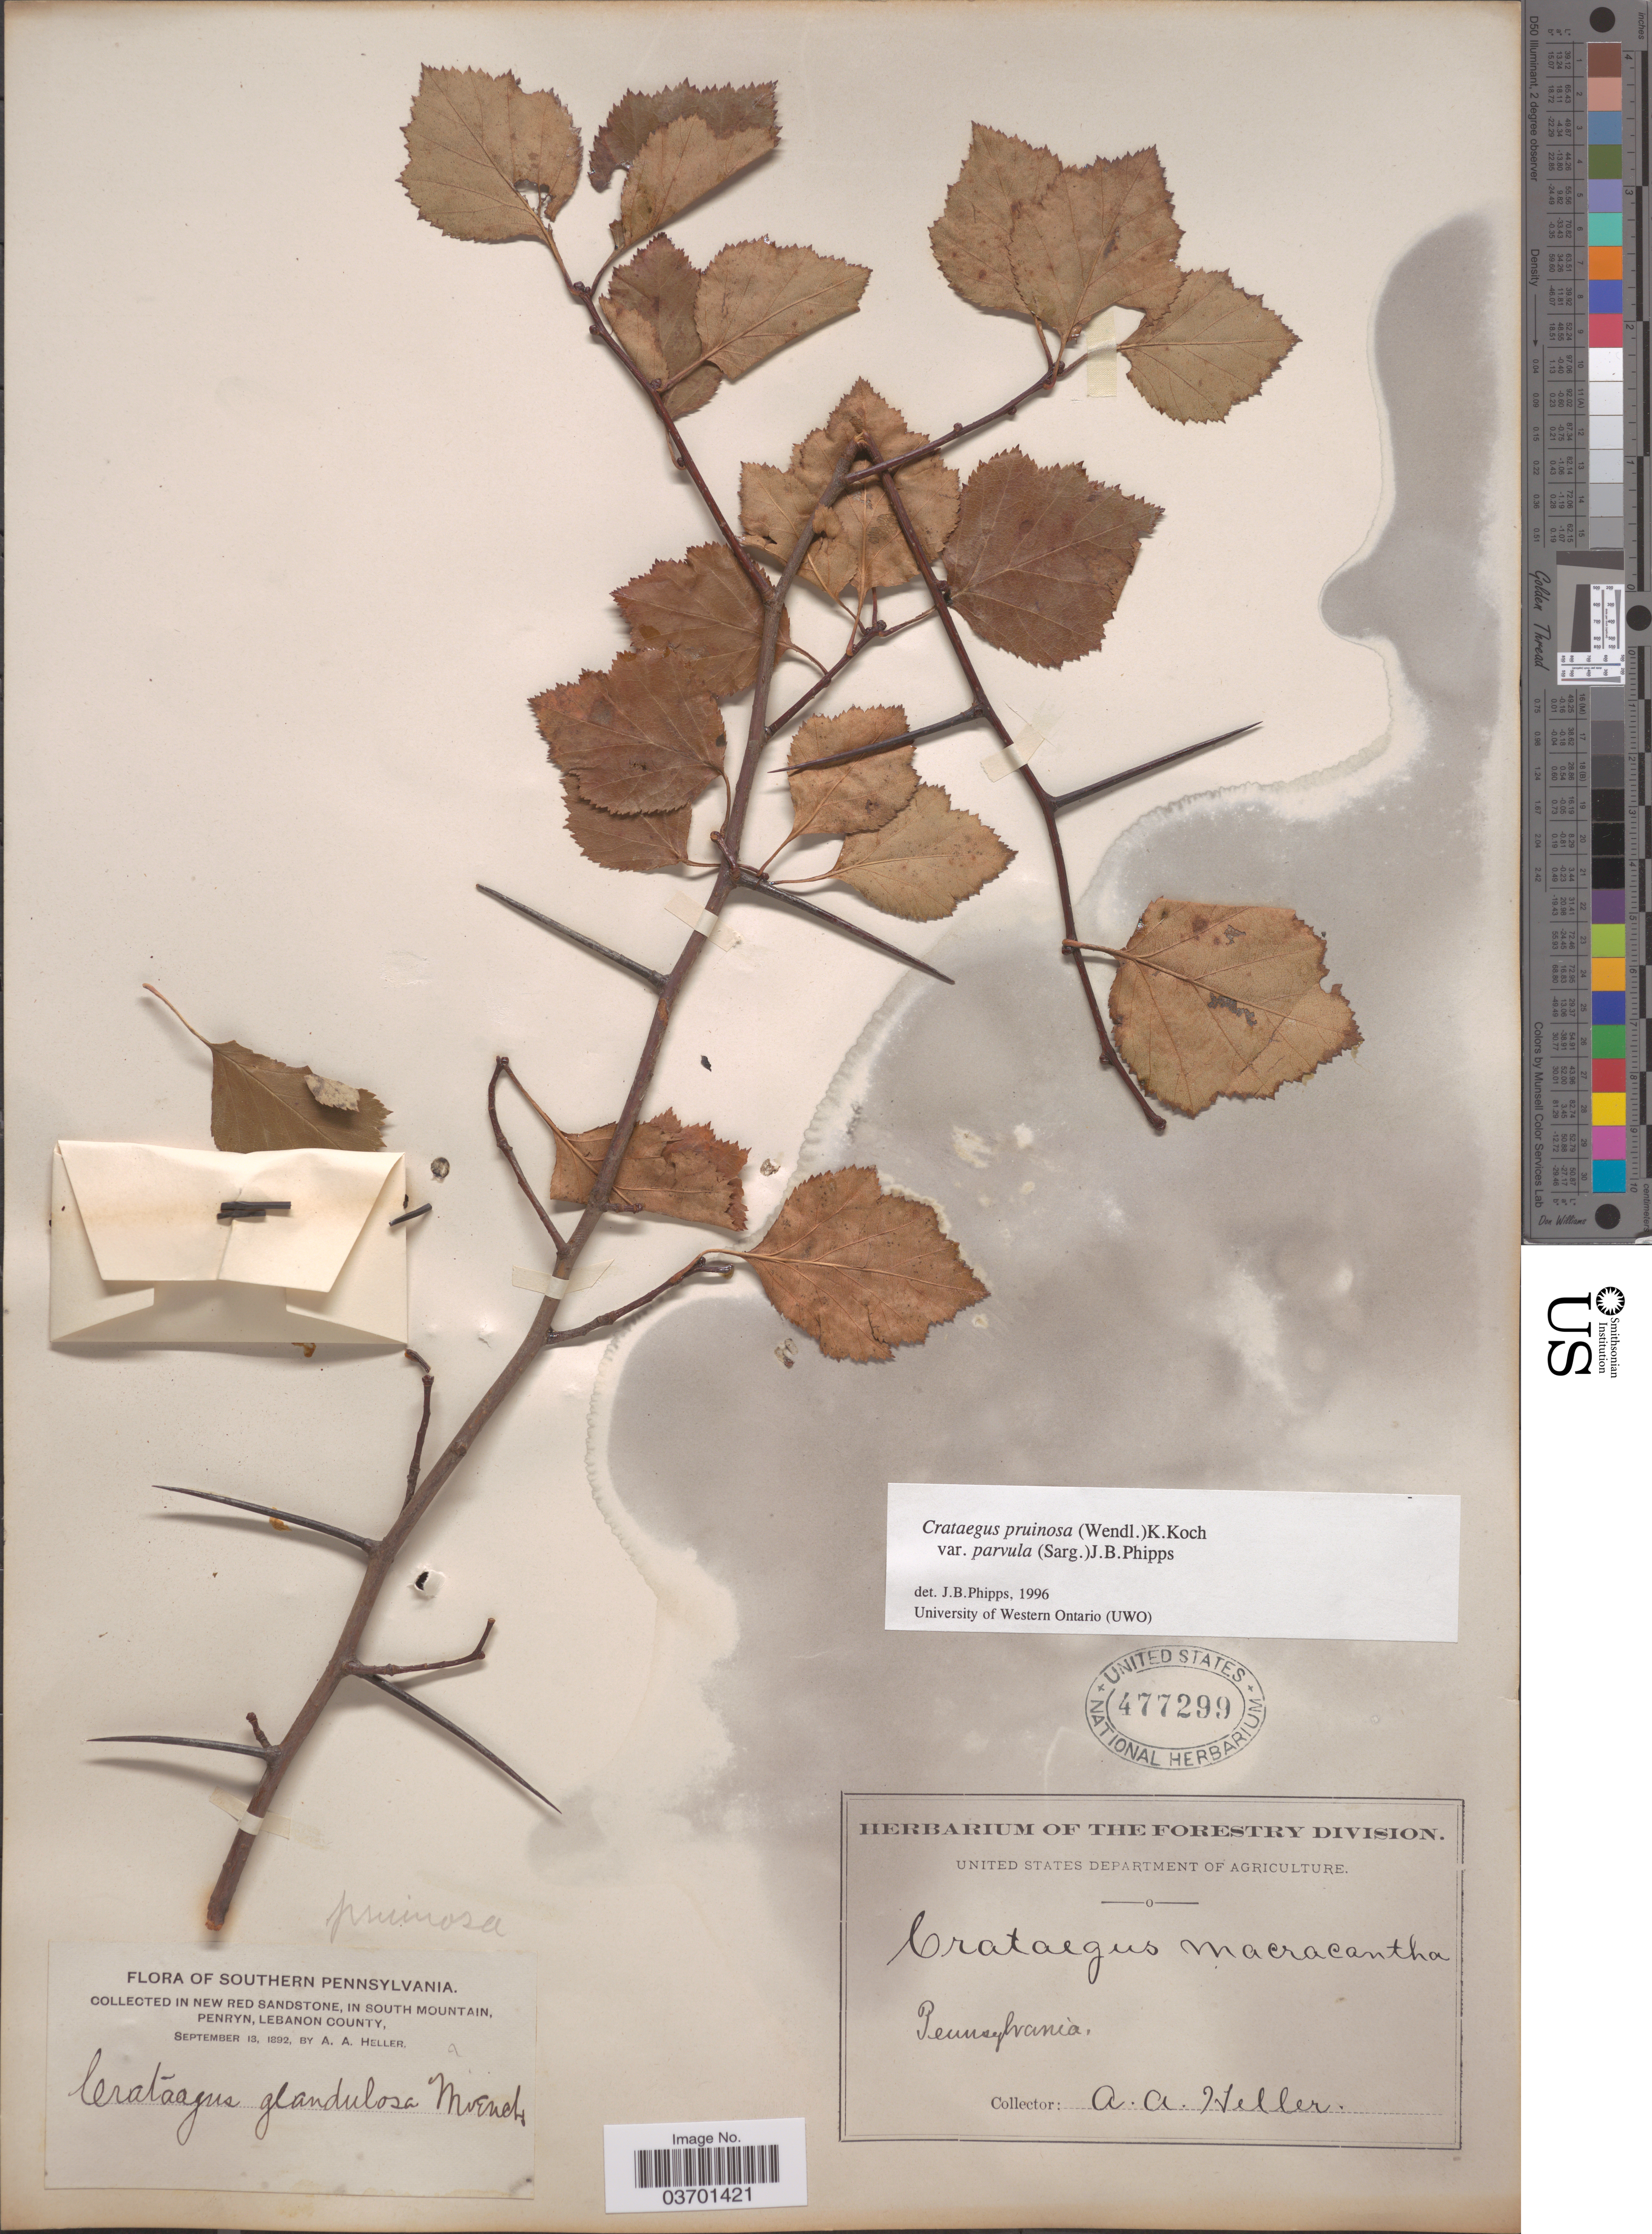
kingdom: Plantae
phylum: Tracheophyta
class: Magnoliopsida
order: Rosales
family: Rosaceae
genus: Crataegus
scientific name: Crataegus pruinosa var. parvula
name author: (Sarg.) J.B. Phipps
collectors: A. A. Heller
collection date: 1892-09-13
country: United States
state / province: Pennsylvania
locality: Southern Pennsylvania. In New Red Sandstone, in South Mountain, Penryn, Lebanon County.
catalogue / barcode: US 477299